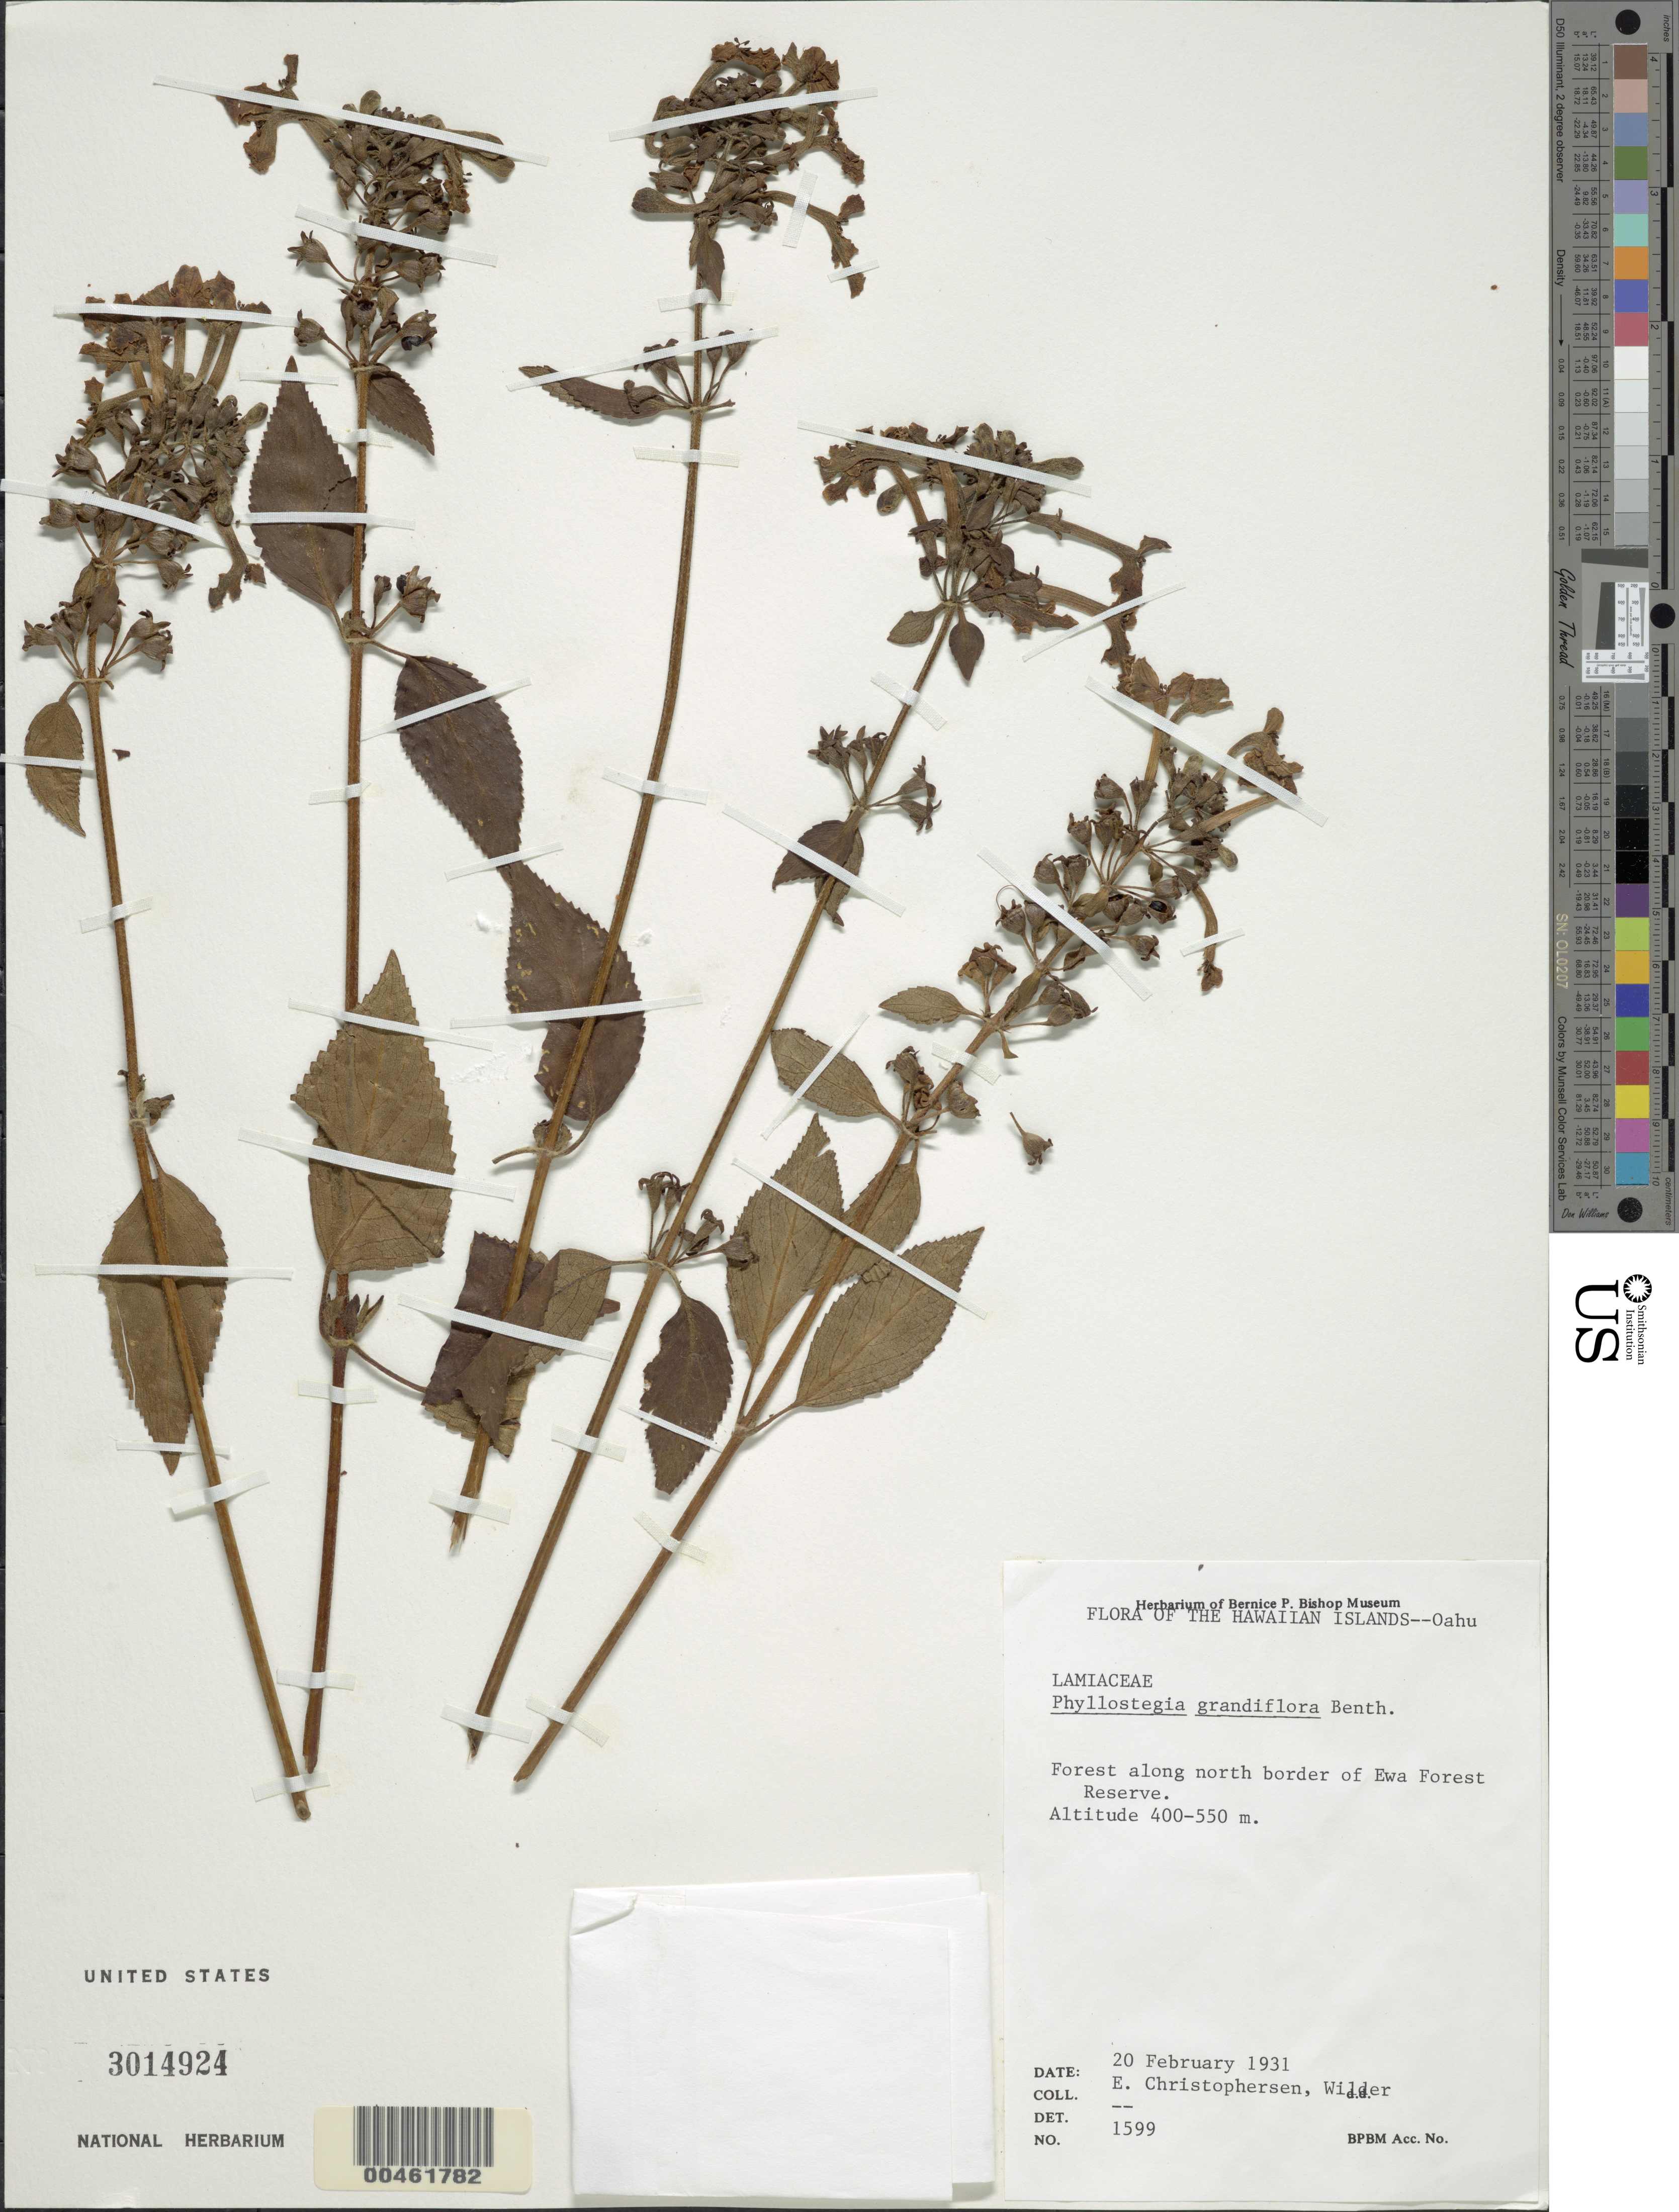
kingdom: Plantae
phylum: Tracheophyta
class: Magnoliopsida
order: Lamiales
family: Lamiaceae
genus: Phyllostegia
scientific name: Phyllostegia grandiflora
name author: (Gaudich.) Benth.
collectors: E. Christophersen & G. Wilder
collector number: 1599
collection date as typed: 20 Feb 1931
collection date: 1931-02-20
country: United States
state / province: Hawaii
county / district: Honolulu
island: Oahu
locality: Forest along north border Ewa Forest Reserve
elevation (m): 400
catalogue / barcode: US 3014924